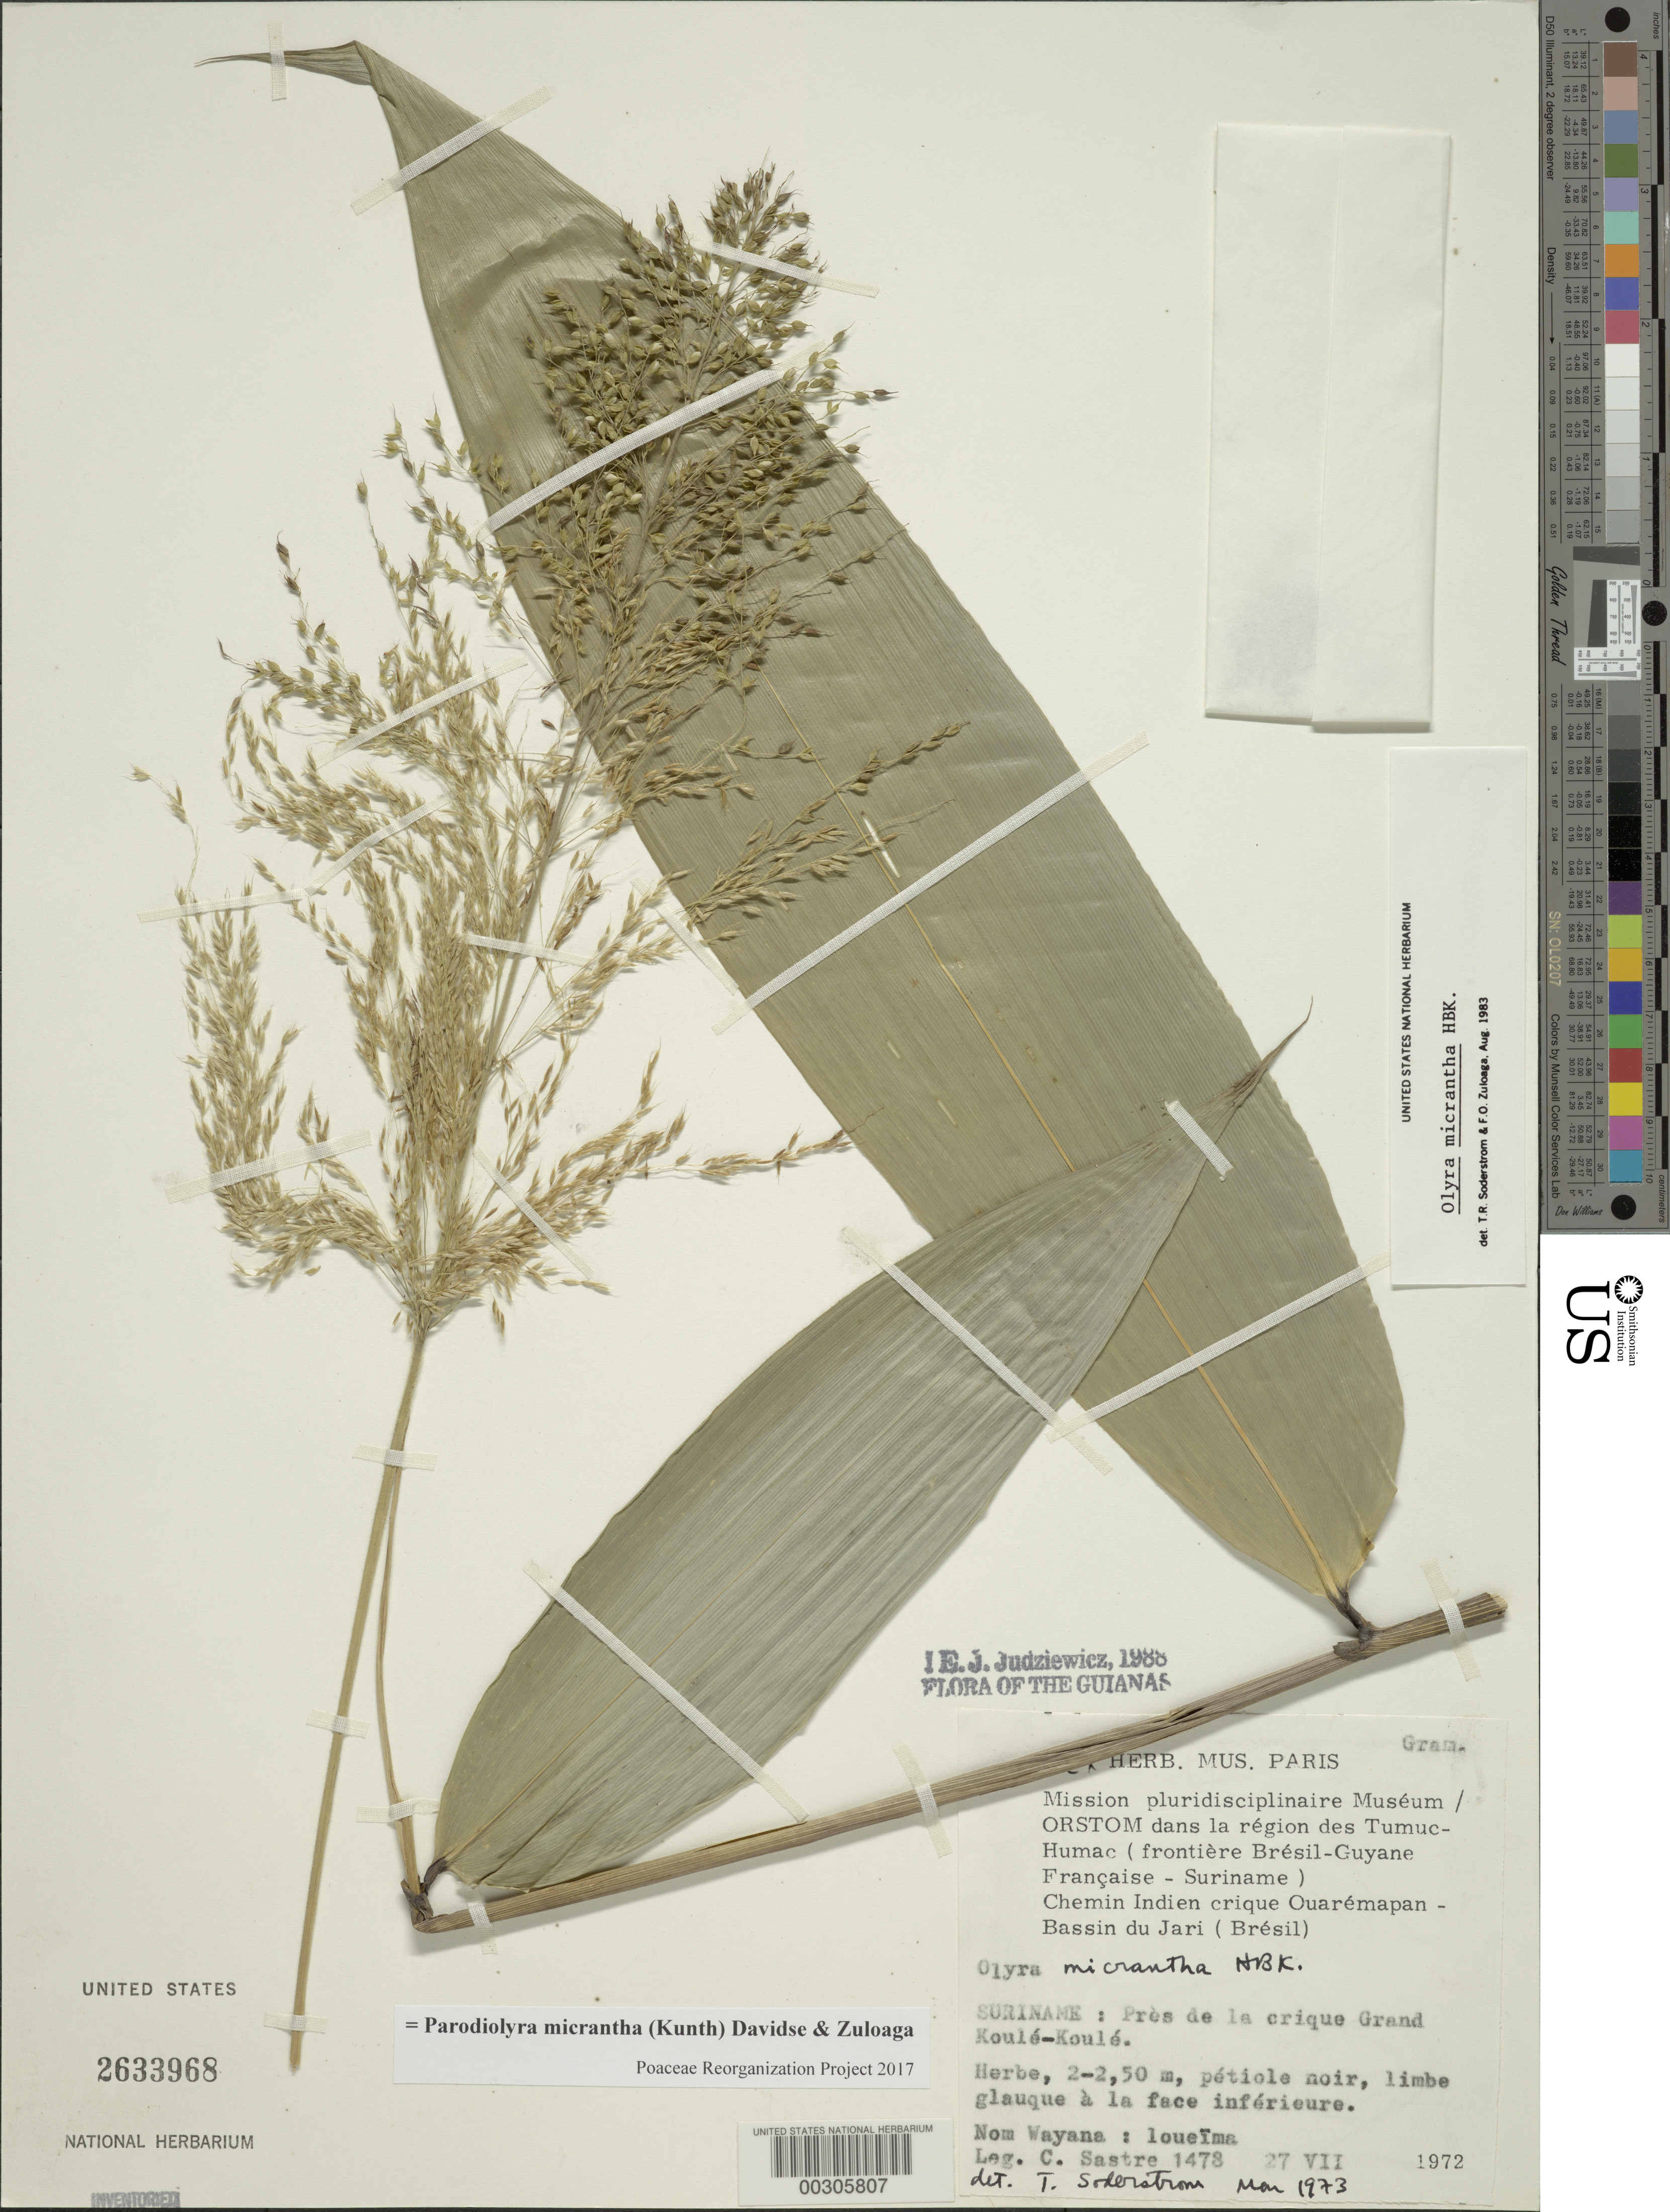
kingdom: Plantae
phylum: Tracheophyta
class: Liliopsida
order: Poales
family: Poaceae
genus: Parodiolyra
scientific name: Parodiolyra micrantha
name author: (Kunth) Davidse & Zuloaga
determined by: Poaceae Reorganization Project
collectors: C. H. L. Sastre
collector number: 1478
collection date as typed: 27 Jul 1972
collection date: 1972-07-27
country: Suriname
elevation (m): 50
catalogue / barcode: US 2633968